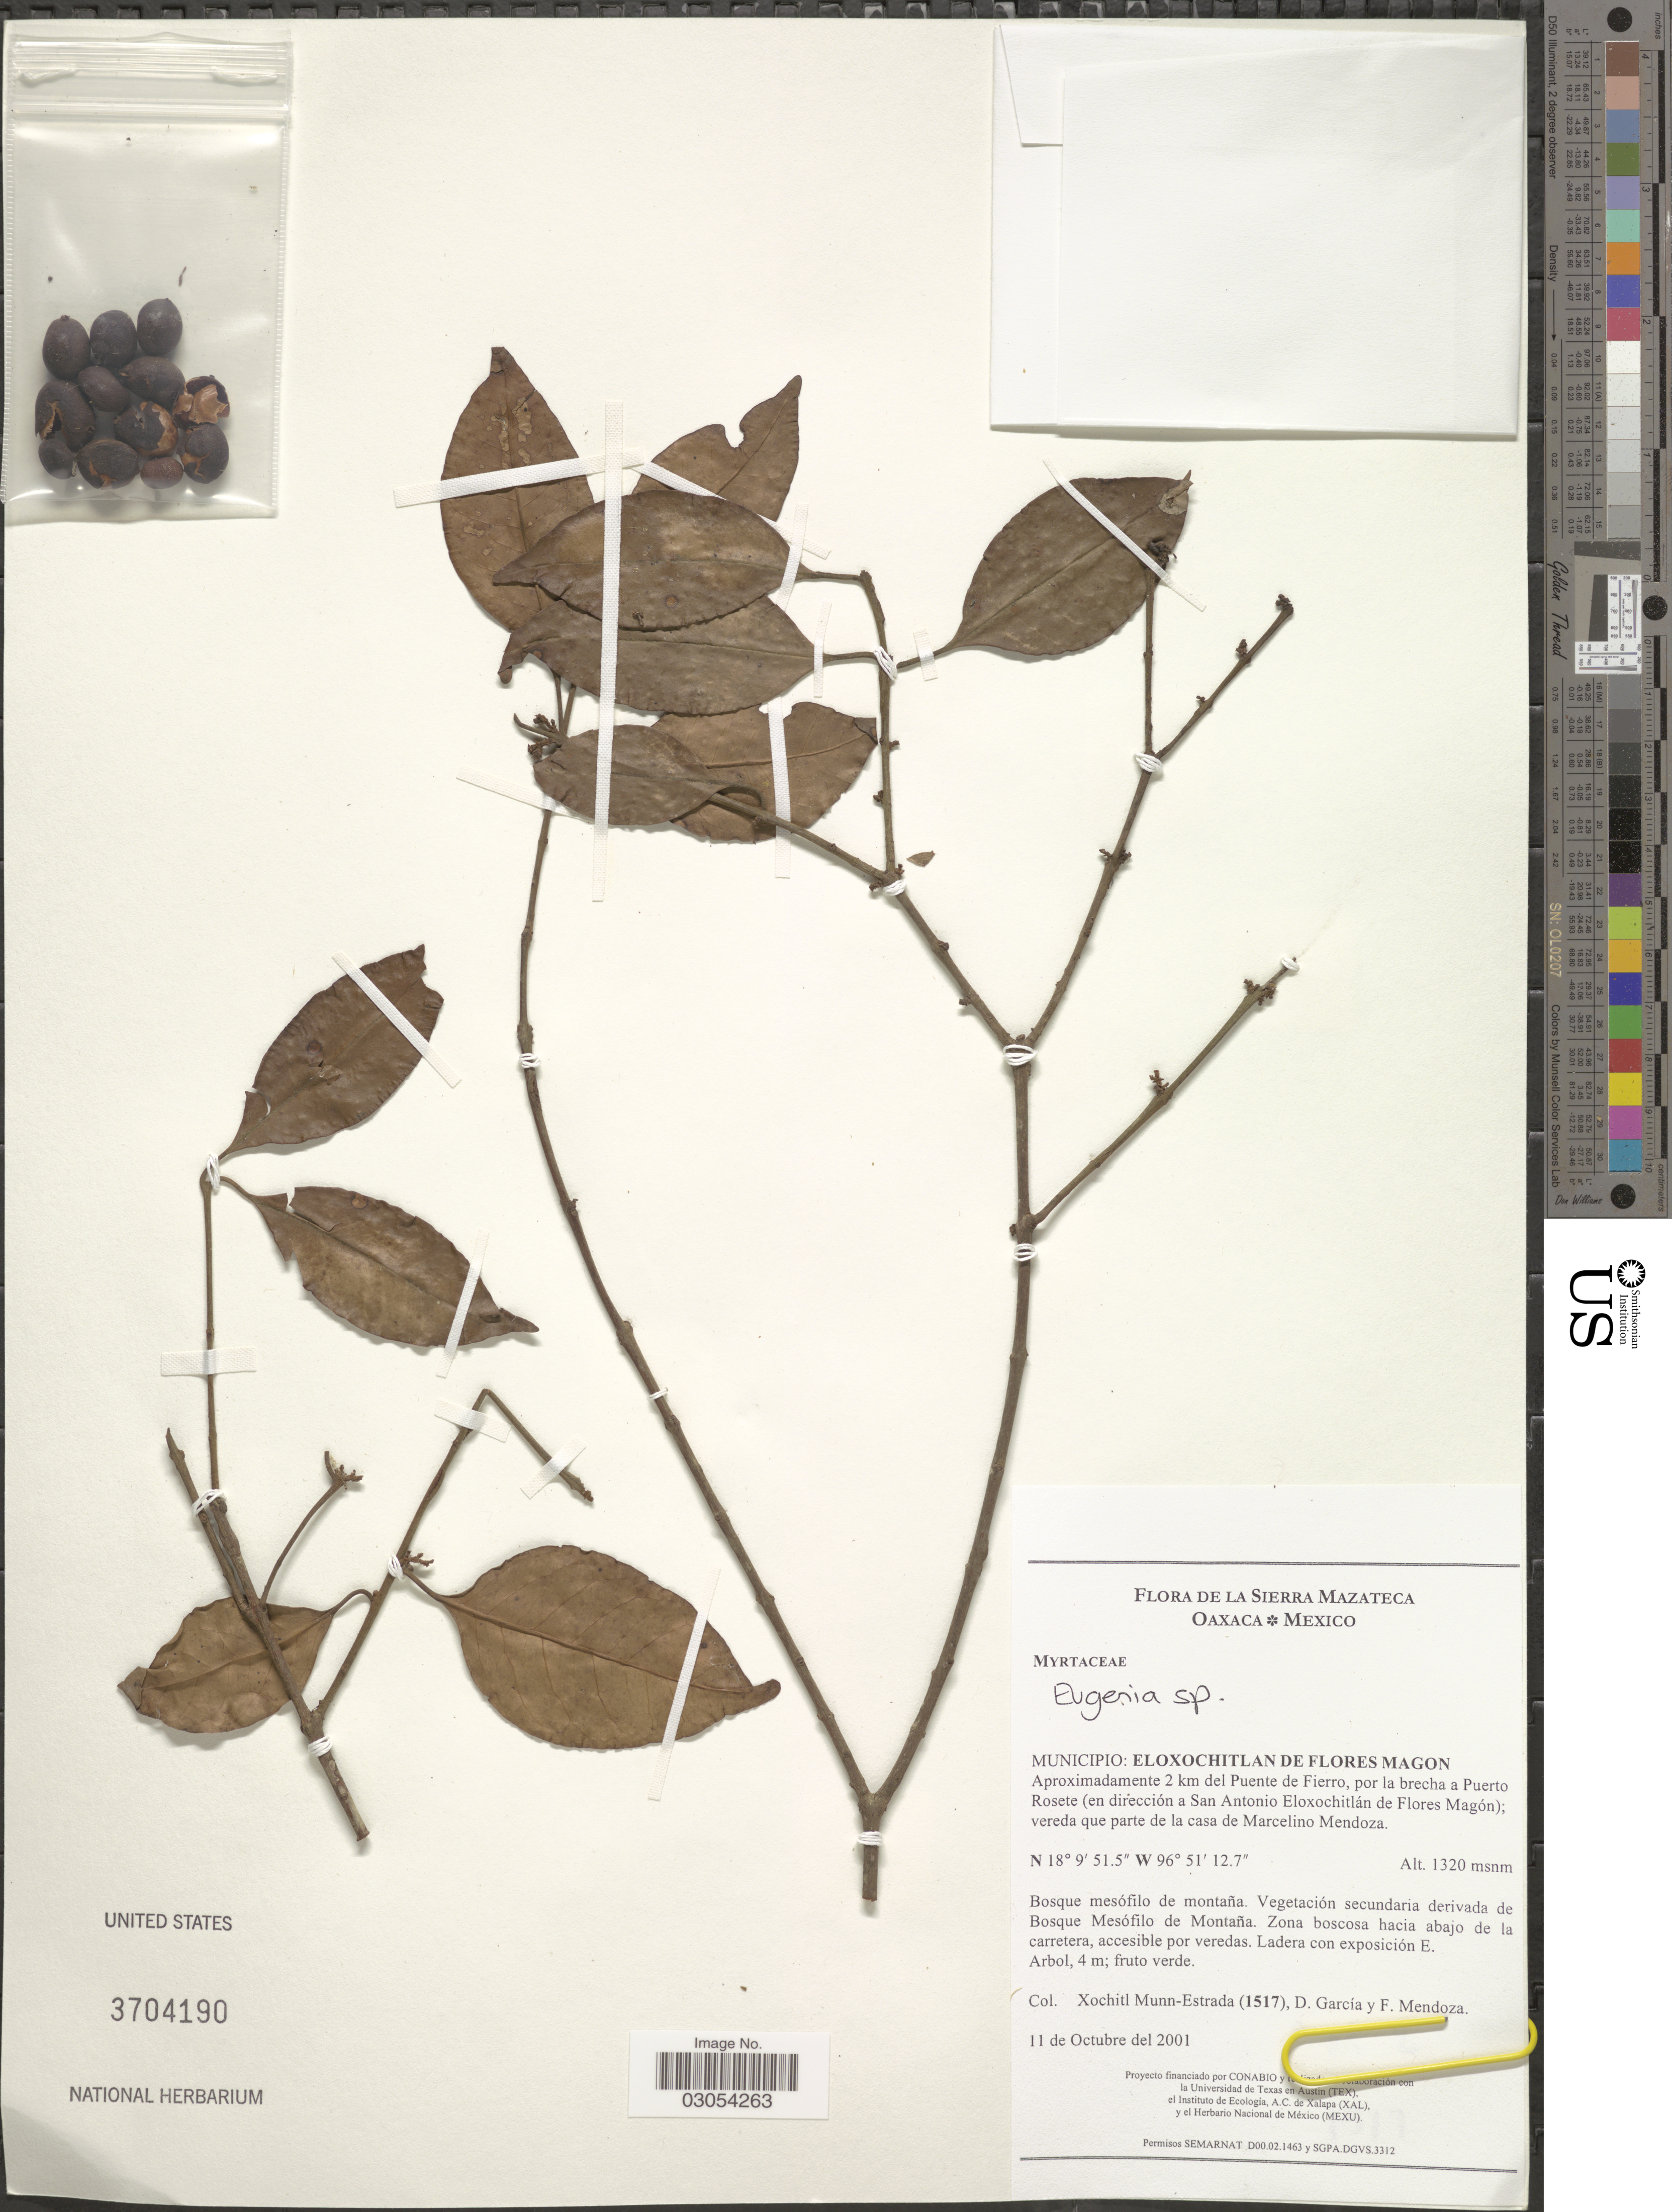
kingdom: Plantae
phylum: Tracheophyta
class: Magnoliopsida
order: Myrtales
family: Myrtaceae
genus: Eugenia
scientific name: Eugenia sp.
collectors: X. Munn-Estrada, D. García & F. Mendoza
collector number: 1517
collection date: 2001-10-11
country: Mexico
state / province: Oaxaca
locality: Sierra Mazateca. Municipio: Eloxochitlan de Flores Magon. Aproximadamente 2 km del Puente de Fierro, por la brecha a Puerto Rosete (en diréccióm a San Antonio Eloxochitlán de Flores Magón); vereda que parte de la casa de Marcelino Mendoza.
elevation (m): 1320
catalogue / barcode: US 3704190